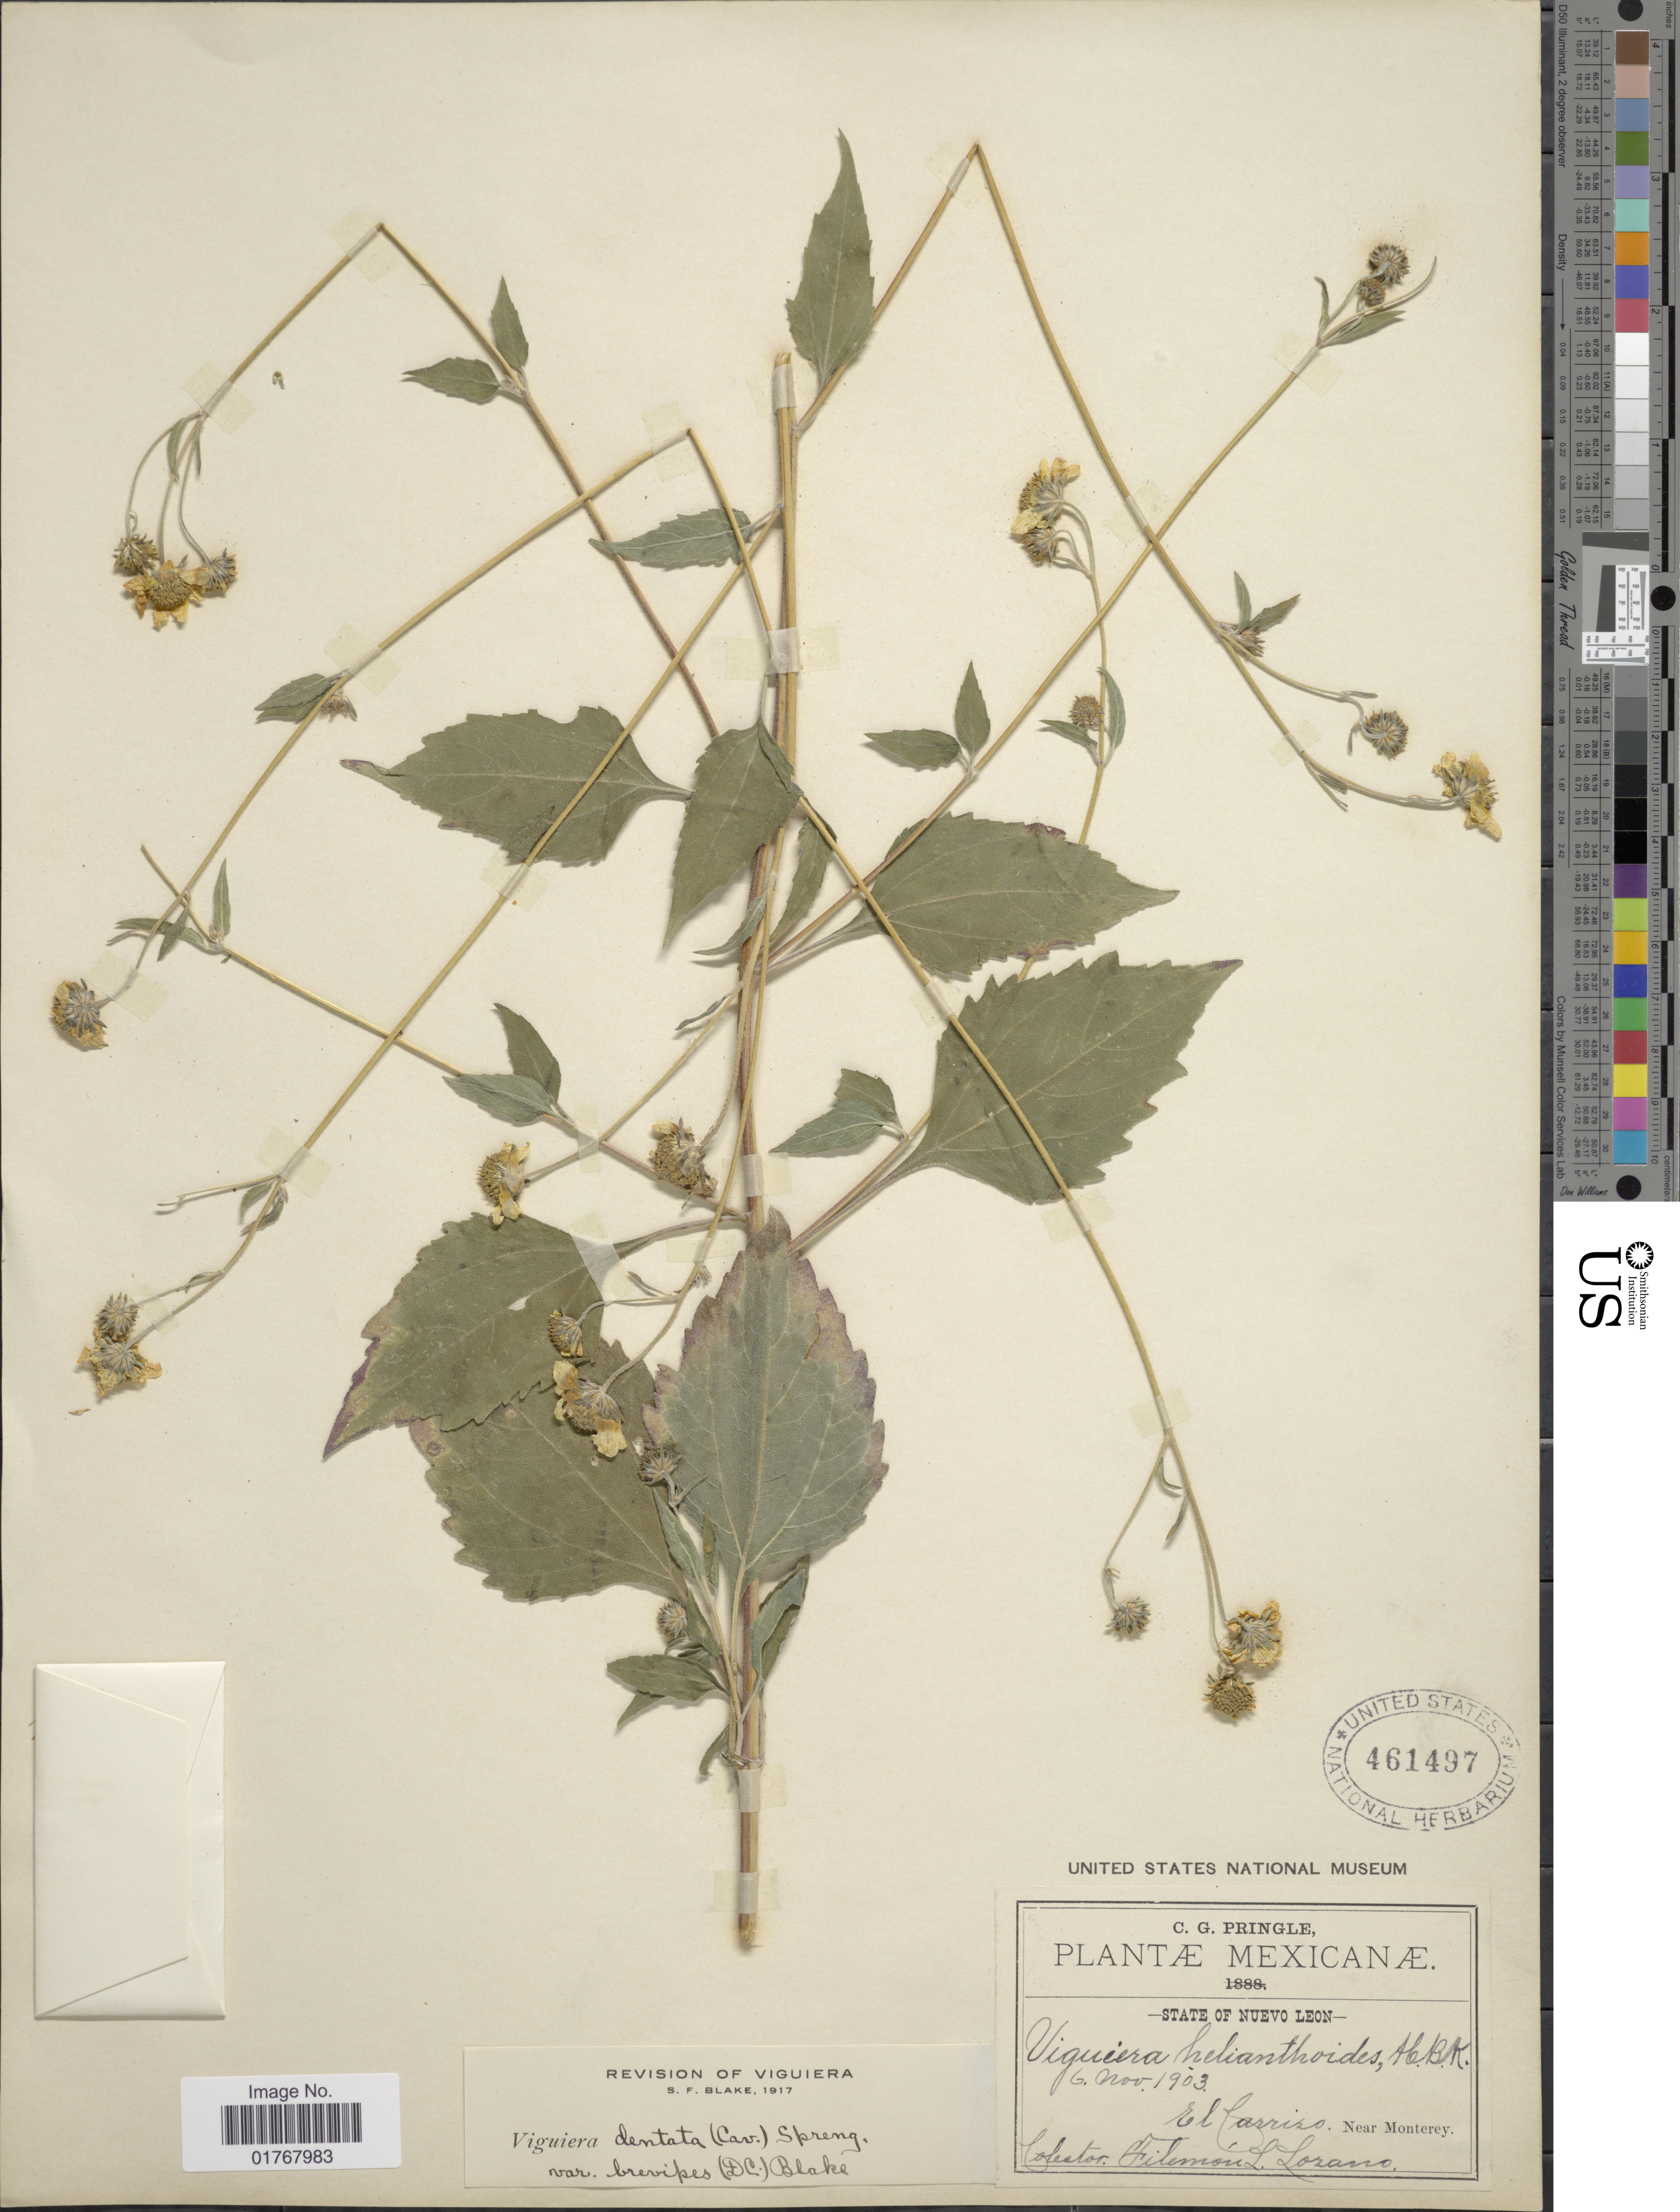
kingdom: Plantae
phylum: Tracheophyta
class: Magnoliopsida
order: Asterales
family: Asteraceae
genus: Viguiera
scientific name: Viguiera dentata var. brevipes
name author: (DC.) S.F. Blake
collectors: F. Lozano & C. G. Pringle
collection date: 1903-11-06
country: Mexico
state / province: Nuevo León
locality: El Carrizo, Near Monterey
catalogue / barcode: US 461497